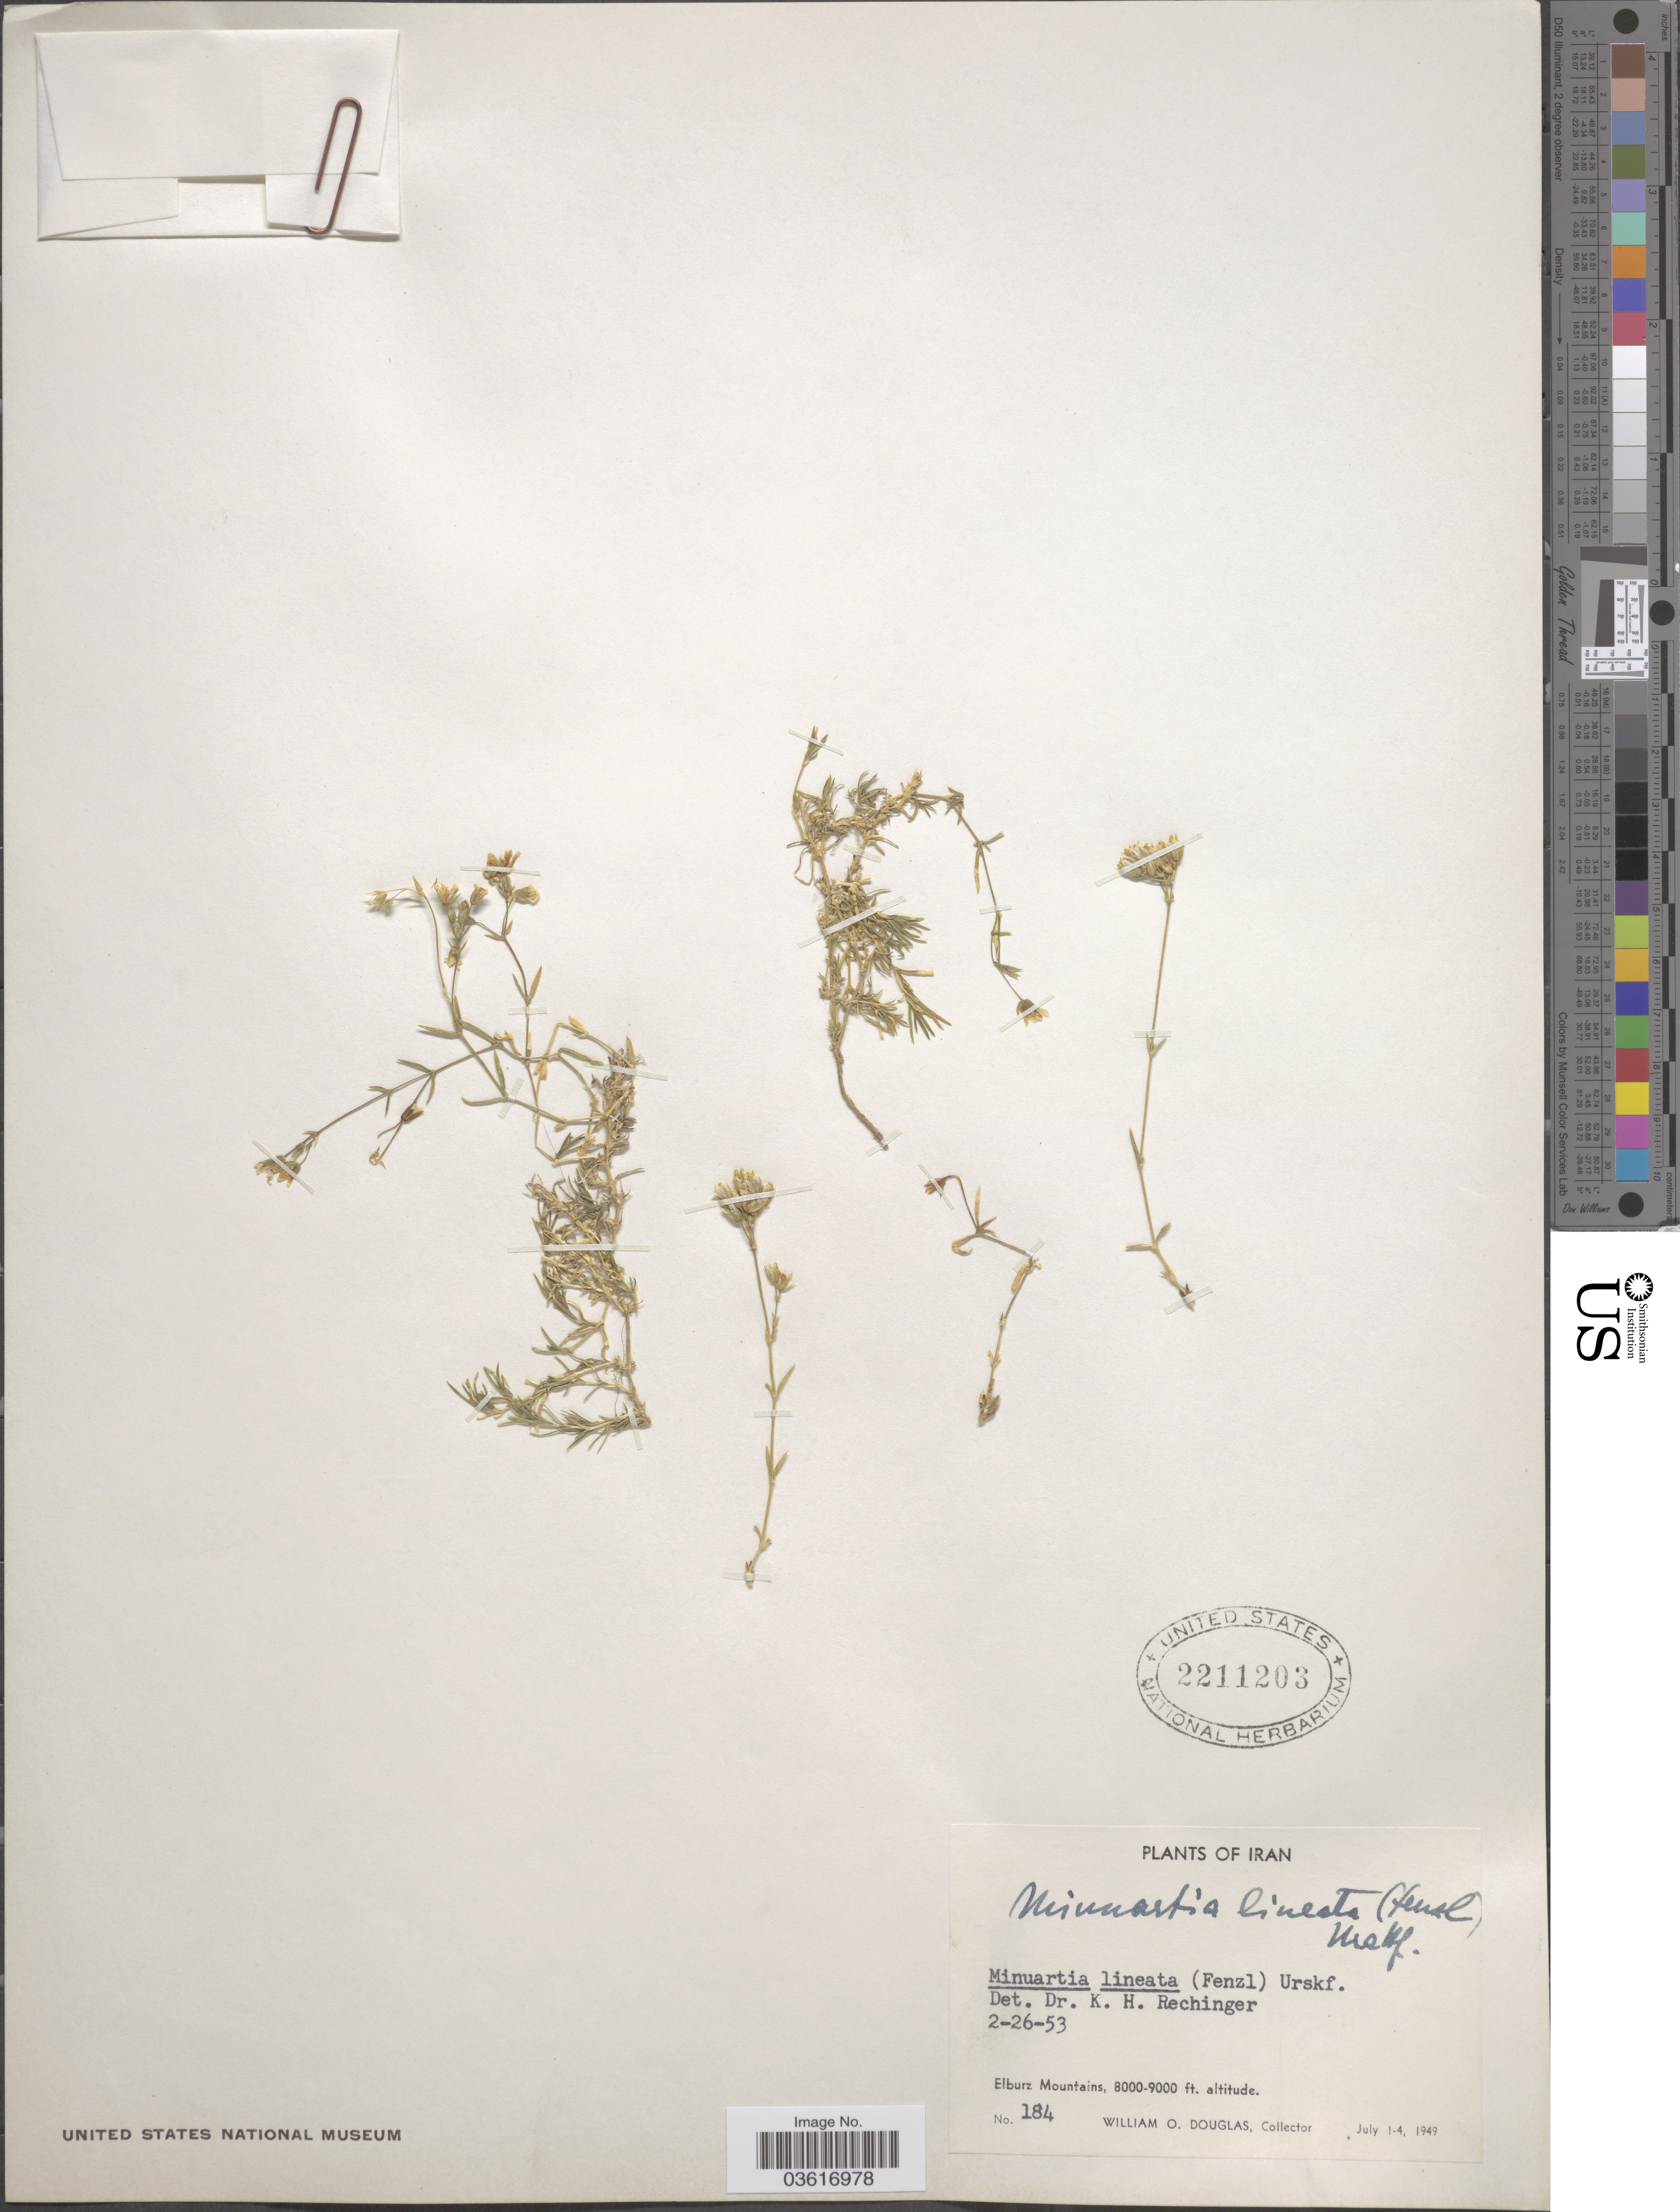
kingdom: Plantae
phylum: Tracheophyta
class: Magnoliopsida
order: Caryophyllales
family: Caryophyllaceae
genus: Minuartia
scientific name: Minuartia lineata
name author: Bornm.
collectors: W. Douglas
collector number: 184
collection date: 1949-07-01/1949-07-04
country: Iran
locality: Elburz Mountains.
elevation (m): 2438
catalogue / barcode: US 2211203